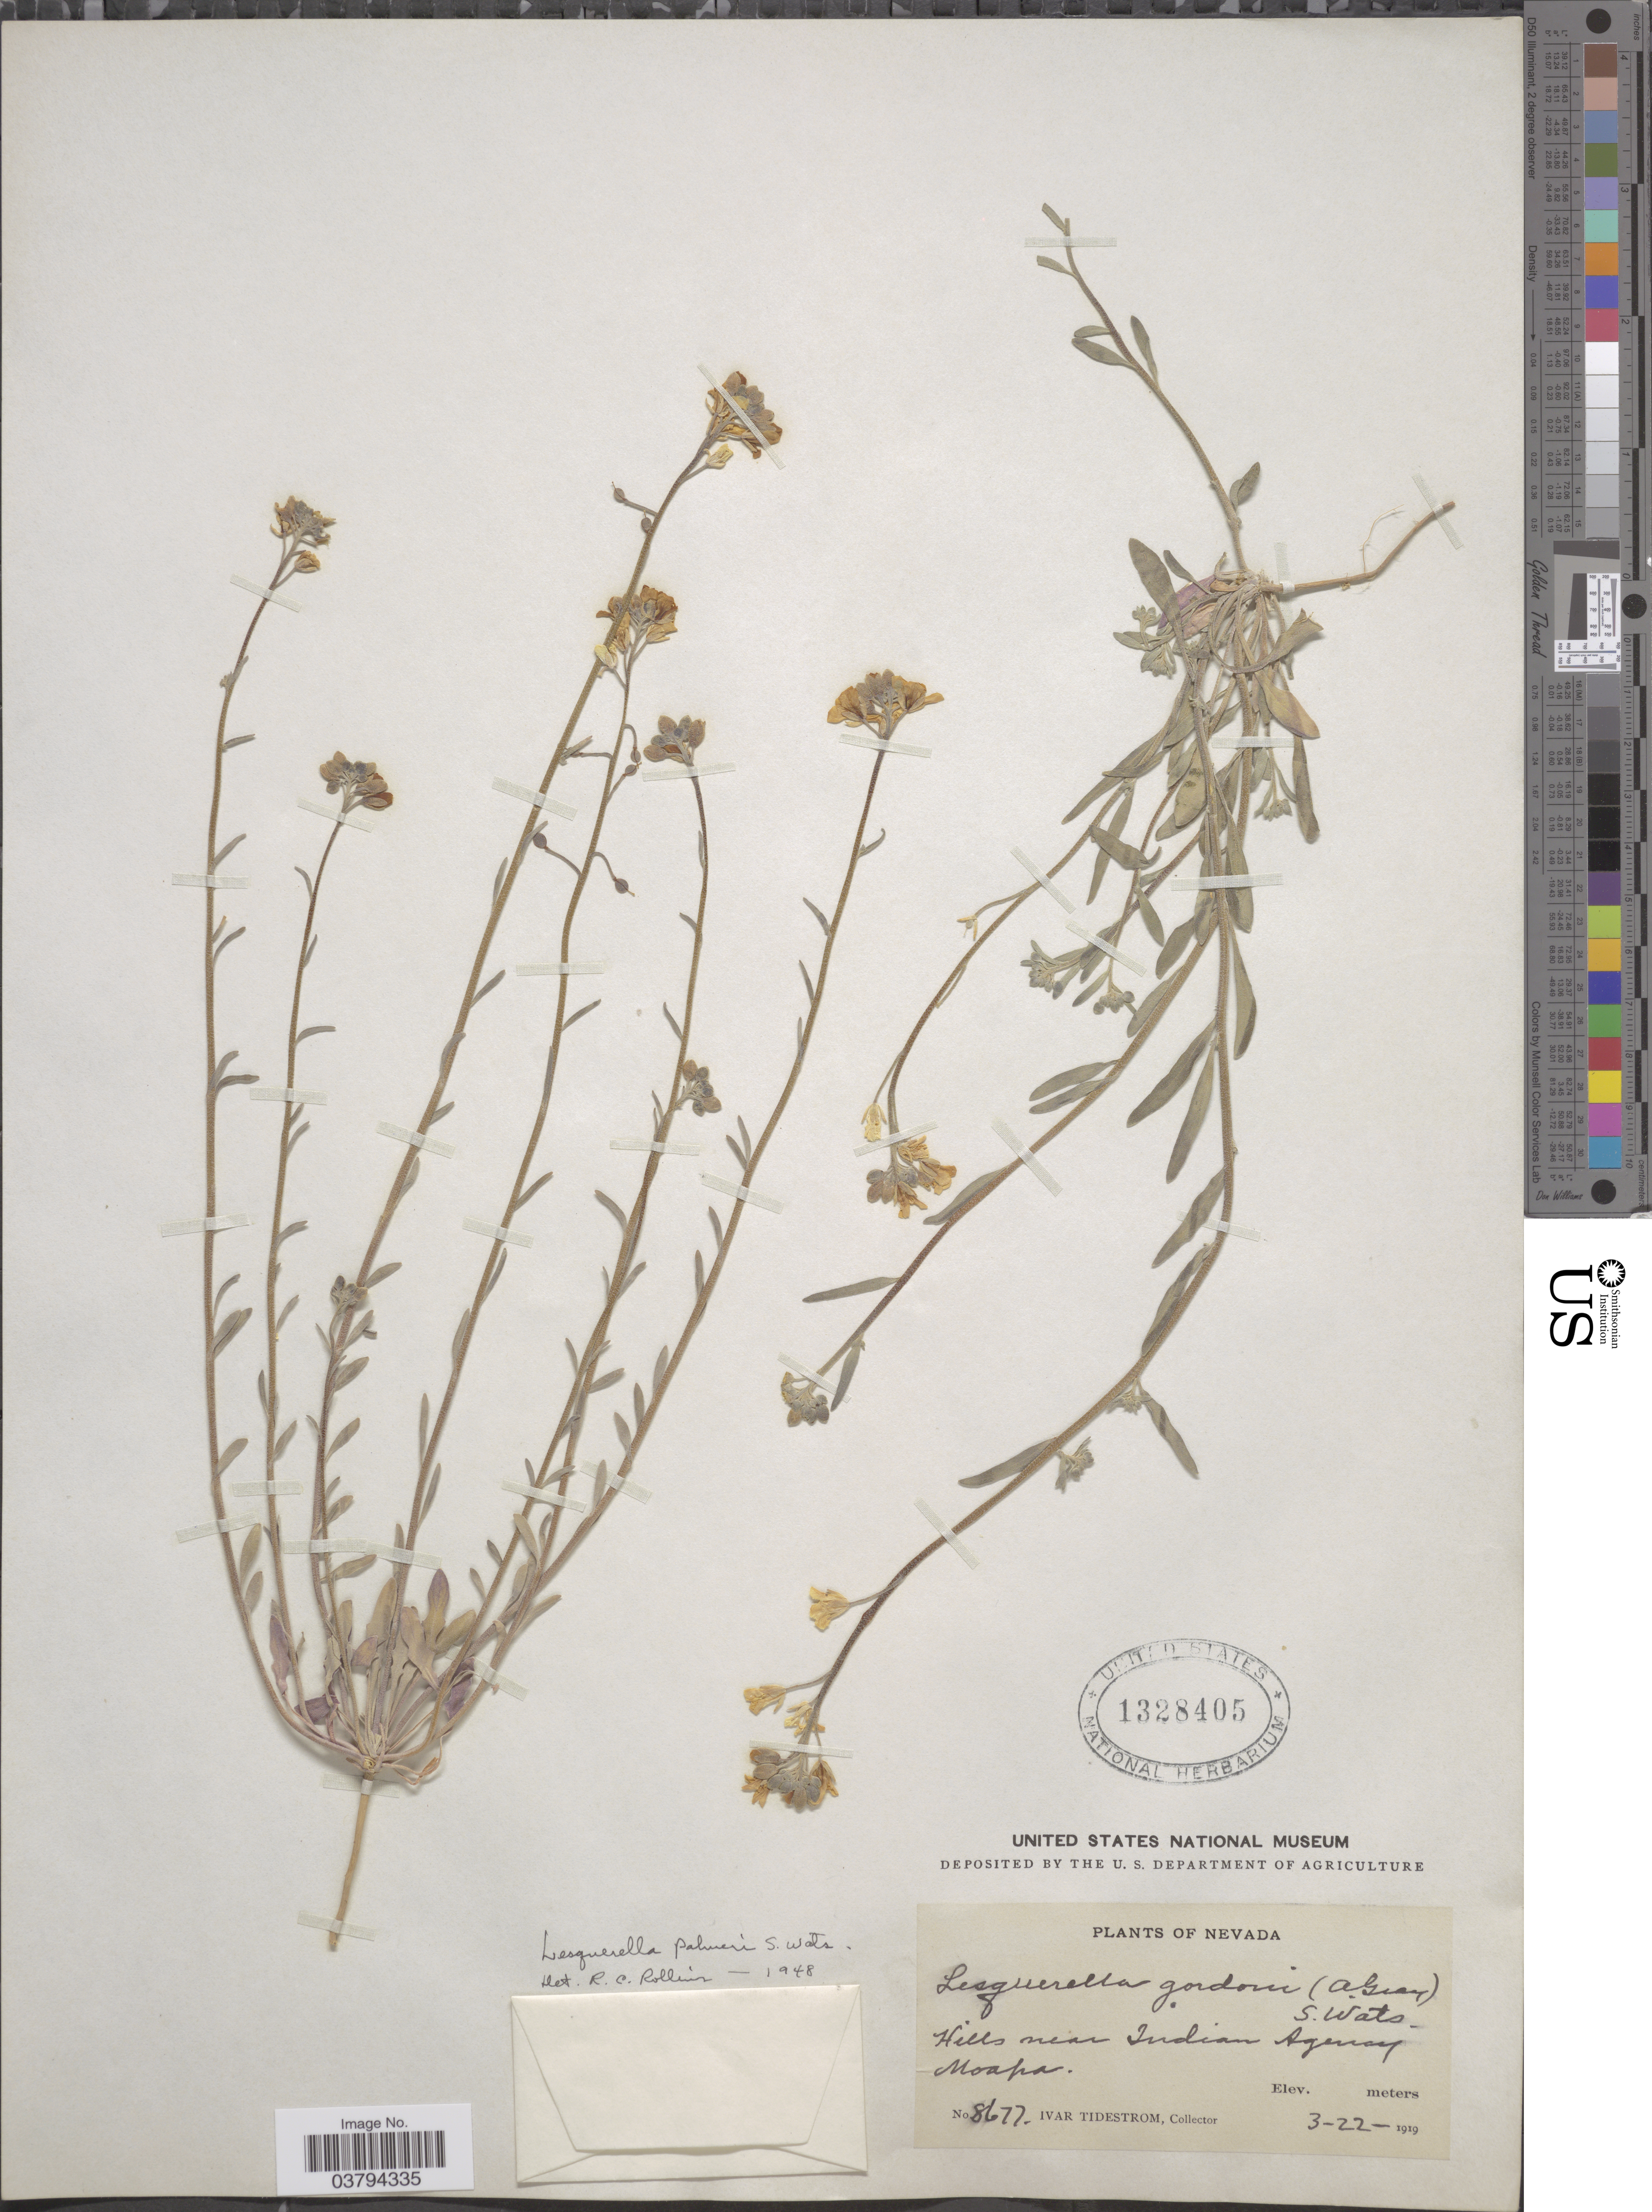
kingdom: Plantae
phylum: Tracheophyta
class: Magnoliopsida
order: Brassicales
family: Brassicaceae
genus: Lesquerella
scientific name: Lesquerella tenella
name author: A. Nelson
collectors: I. F. Tidestrom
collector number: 8677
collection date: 1919-03-22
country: United States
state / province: Nevada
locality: Hills near Indian Agency Moapa.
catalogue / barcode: US 1328405